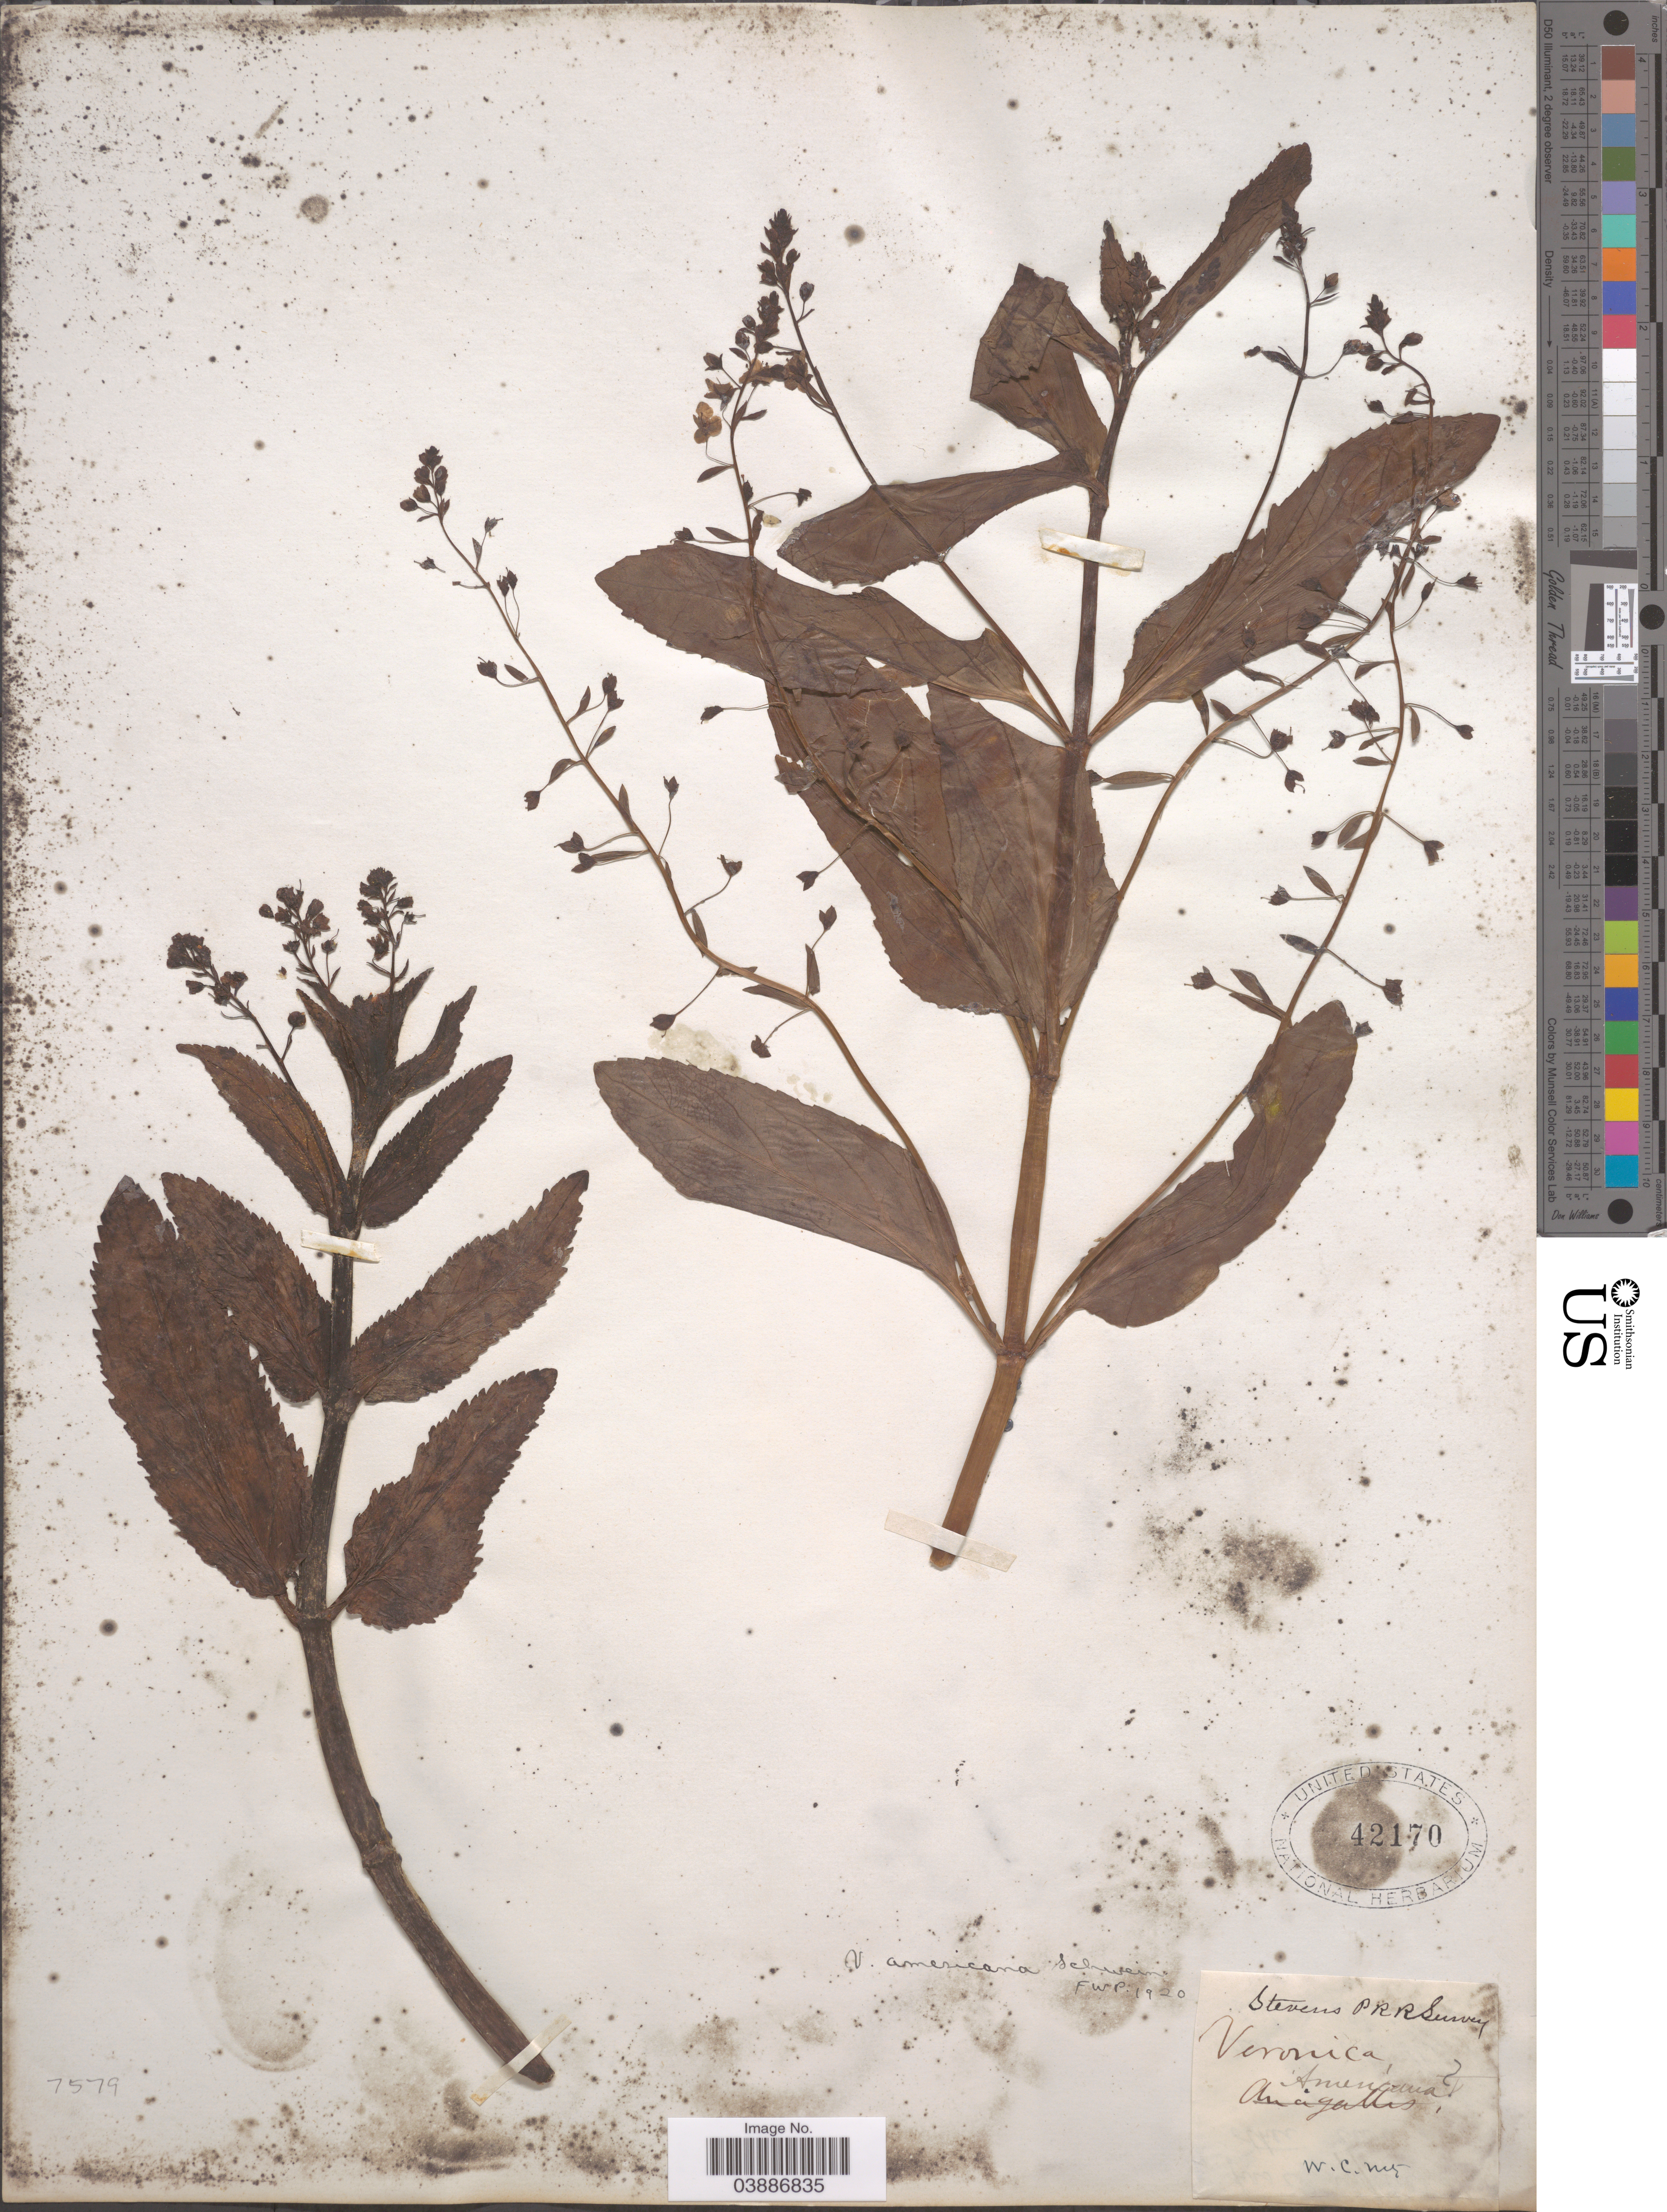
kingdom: Plantae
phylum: Tracheophyta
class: Magnoliopsida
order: Lamiales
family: Plantaginaceae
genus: Veronica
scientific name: Veronica americana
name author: Schwein. ex Benth.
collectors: Stevens Pacific Railroad Survey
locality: W. C. Mts [interpreted].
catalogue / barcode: US 42170